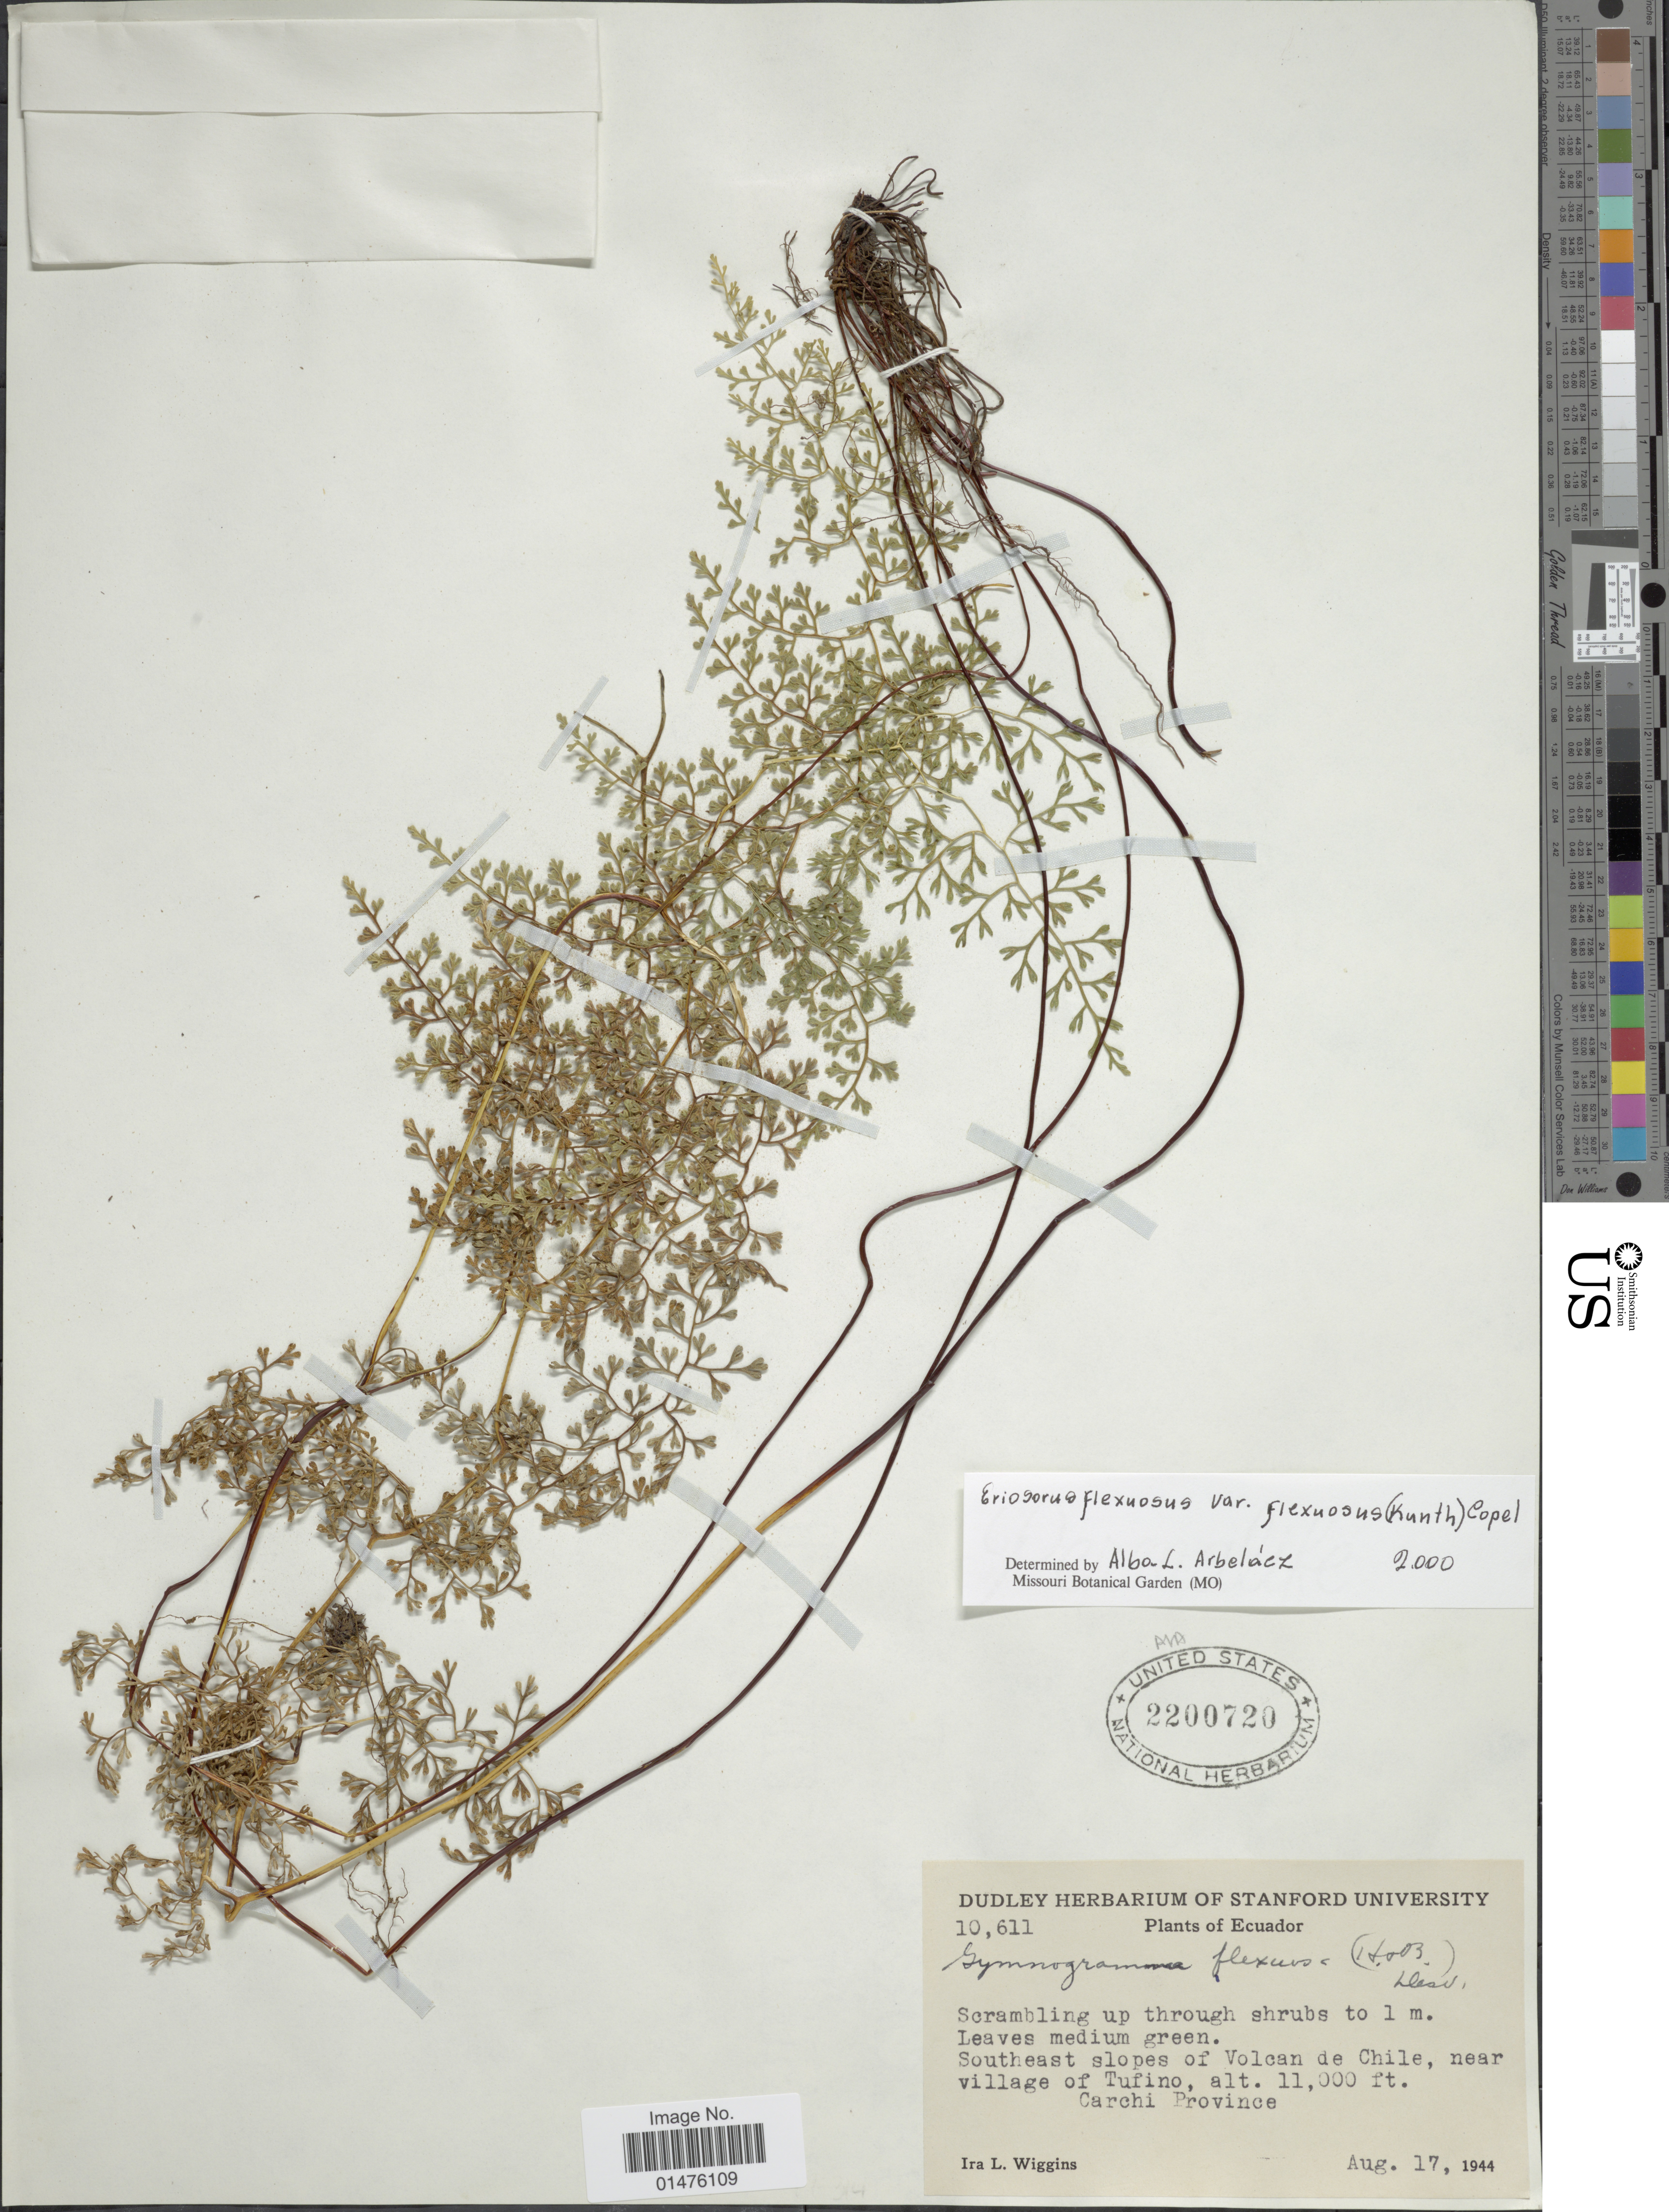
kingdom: Plantae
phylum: Tracheophyta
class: Polypodiopsida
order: Polypodiales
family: Pteridaceae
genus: Jamesonia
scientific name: Jamesonia flexuosa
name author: (Humb. & Bonpl.) Christenh.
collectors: I. L. Wiggins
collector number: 10611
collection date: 1944-08-17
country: Ecuador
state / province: Carchi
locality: Southeast slopes of Volcan de Chile, near village of Tufino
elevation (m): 3353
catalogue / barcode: US 2200720